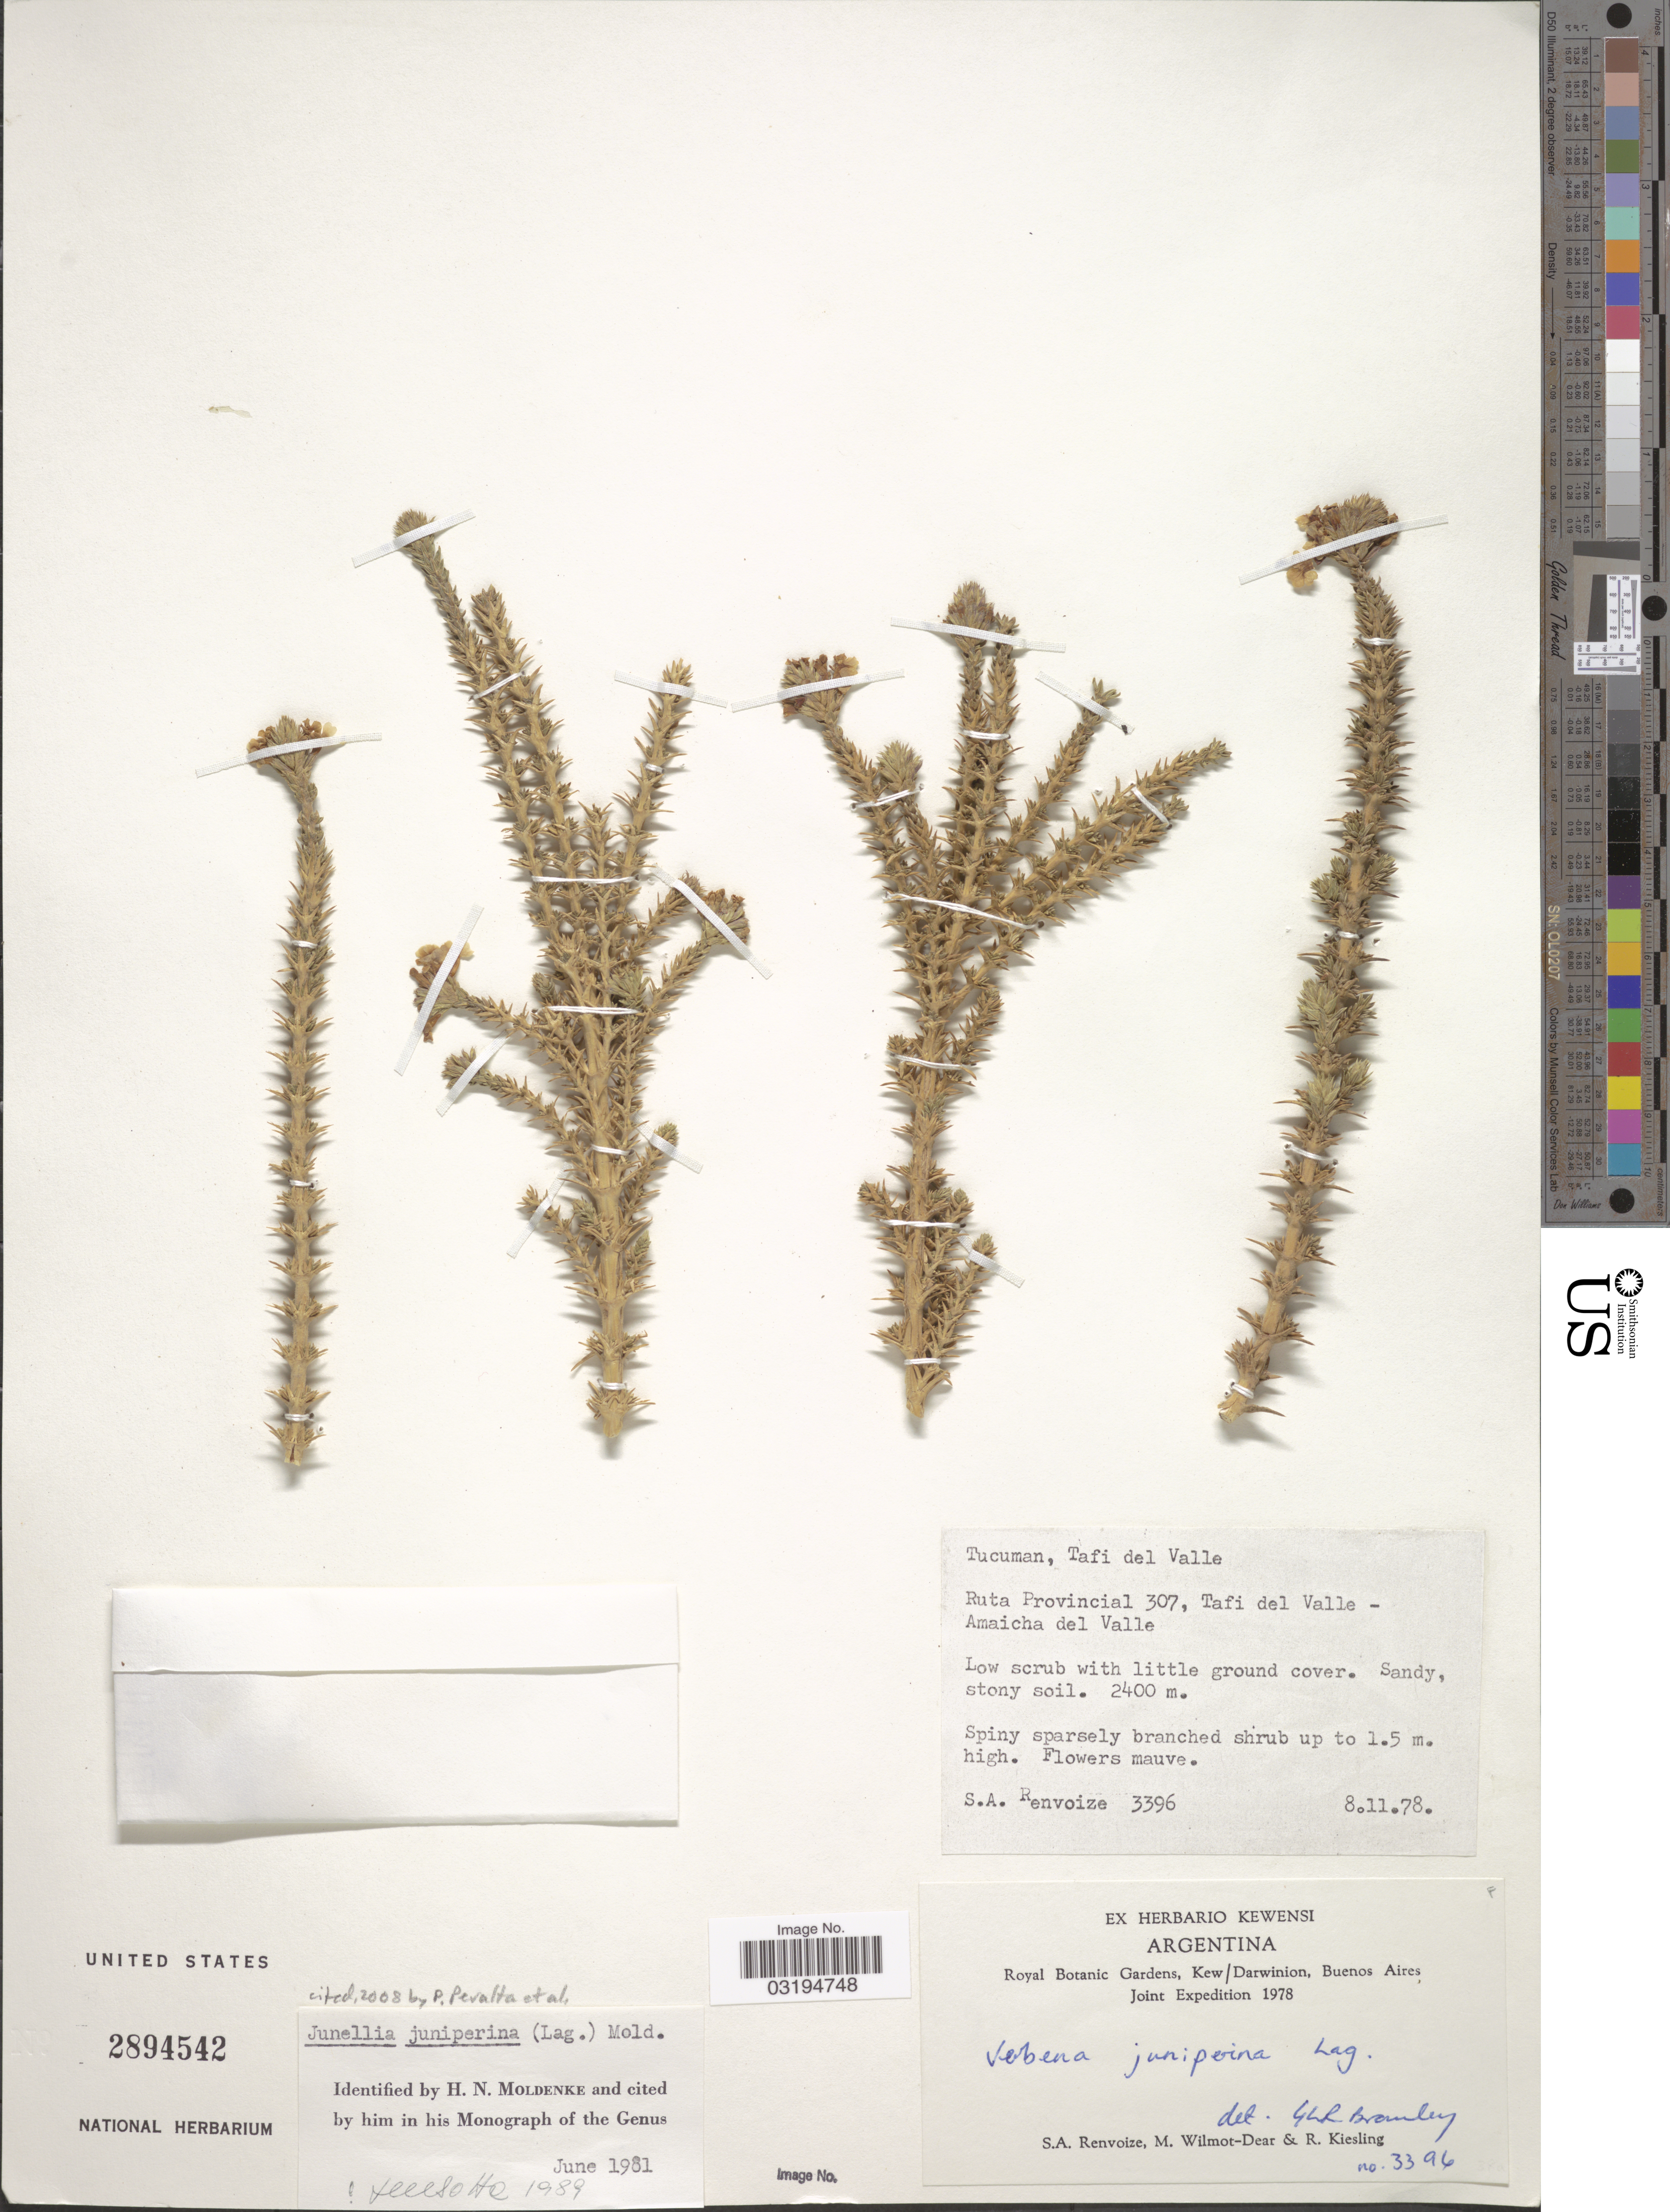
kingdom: Plantae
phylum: Tracheophyta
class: Magnoliopsida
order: Lamiales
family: Verbenaceae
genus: Junellia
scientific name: Junellia juniperina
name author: (Lag.) Moldenke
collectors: S. A. Renvoize, M. Wilmot-Dear & R. Kiesling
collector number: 3396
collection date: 1978-11-08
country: Argentina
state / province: Tucuman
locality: Tafi del Valle. Ruta Provincial 307, Tafi del Valle, Amaicha del Valle.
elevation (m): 2400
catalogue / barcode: US 3894542